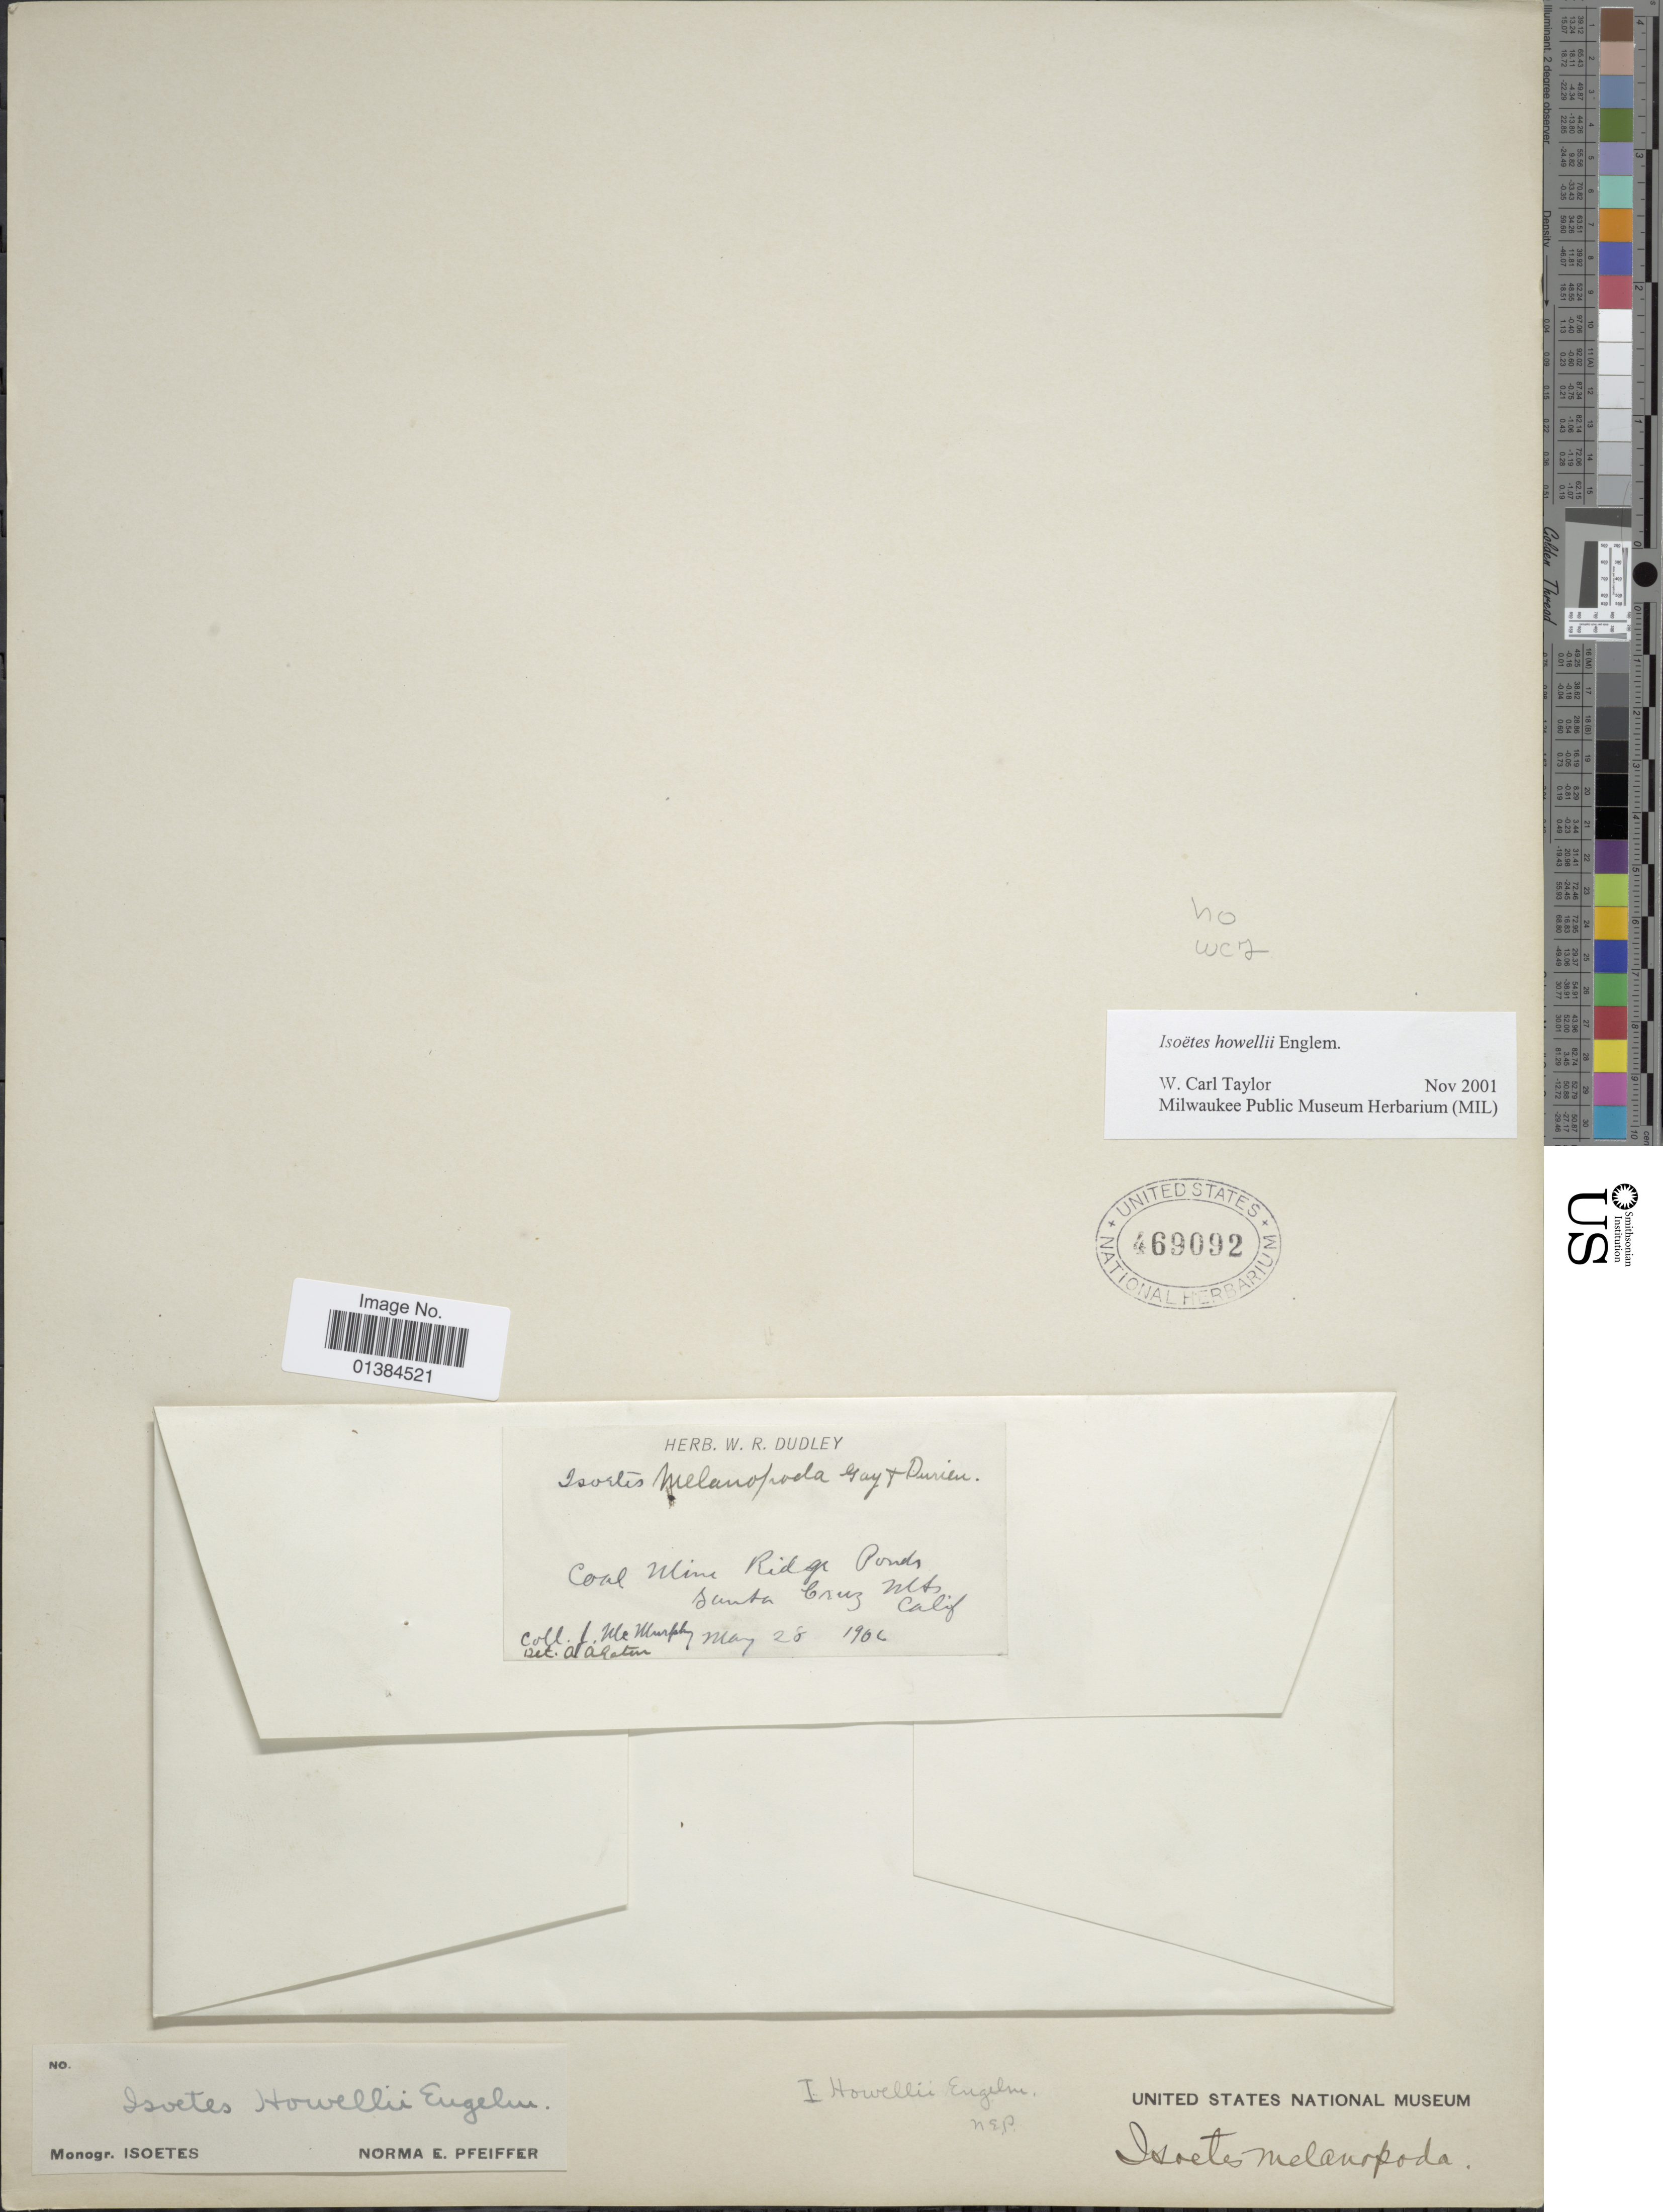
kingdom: Plantae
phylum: Tracheophyta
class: Lycopodiopsida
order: Isoetales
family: Isoetaceae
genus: Isoetes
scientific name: Isoetes howellii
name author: Engelm.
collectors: J. McMurphy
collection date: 1906-05-28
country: United States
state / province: California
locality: Coal Mine Ridge Ponds, Santa Cruz Mts.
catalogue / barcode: US 469092